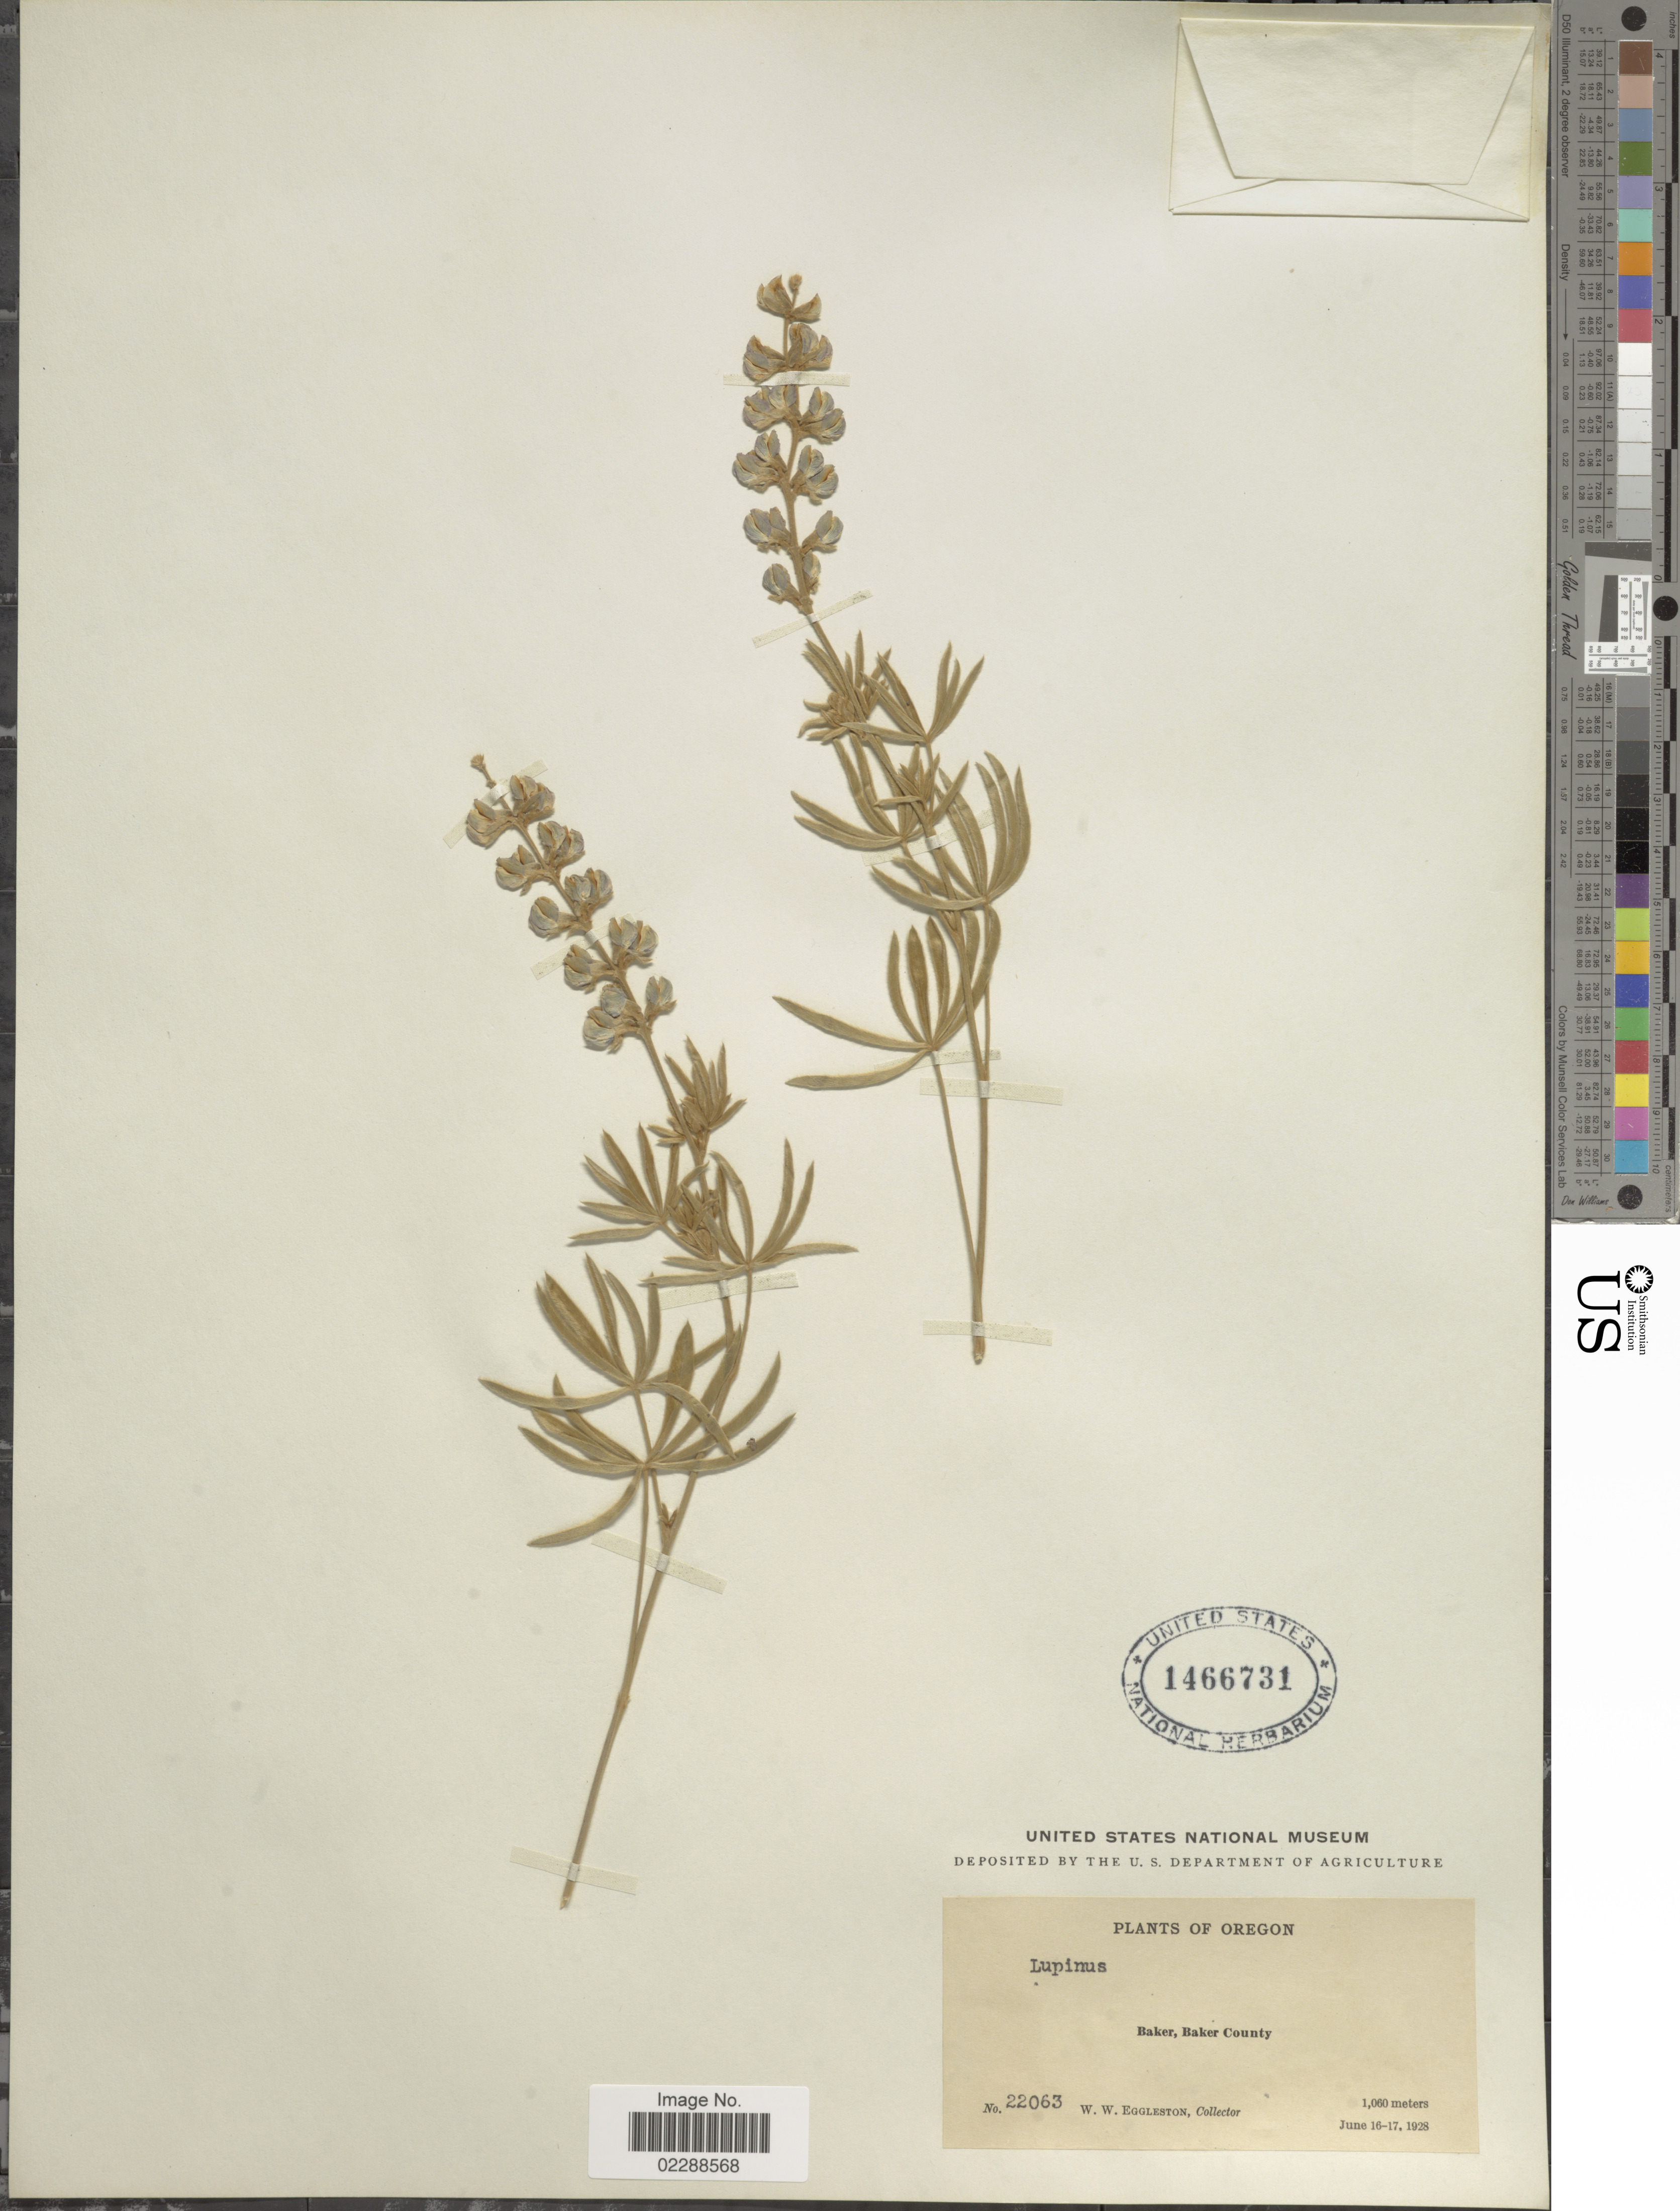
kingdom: Plantae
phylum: Tracheophyta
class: Magnoliopsida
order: Fabales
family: Fabaceae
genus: Lupinus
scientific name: Lupinus sp.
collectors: W. W. Eggleston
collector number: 22063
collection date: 1928-06-16/1928-06-17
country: United States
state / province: Oregon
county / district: Baker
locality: Baker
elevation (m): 1060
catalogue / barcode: US 1466731